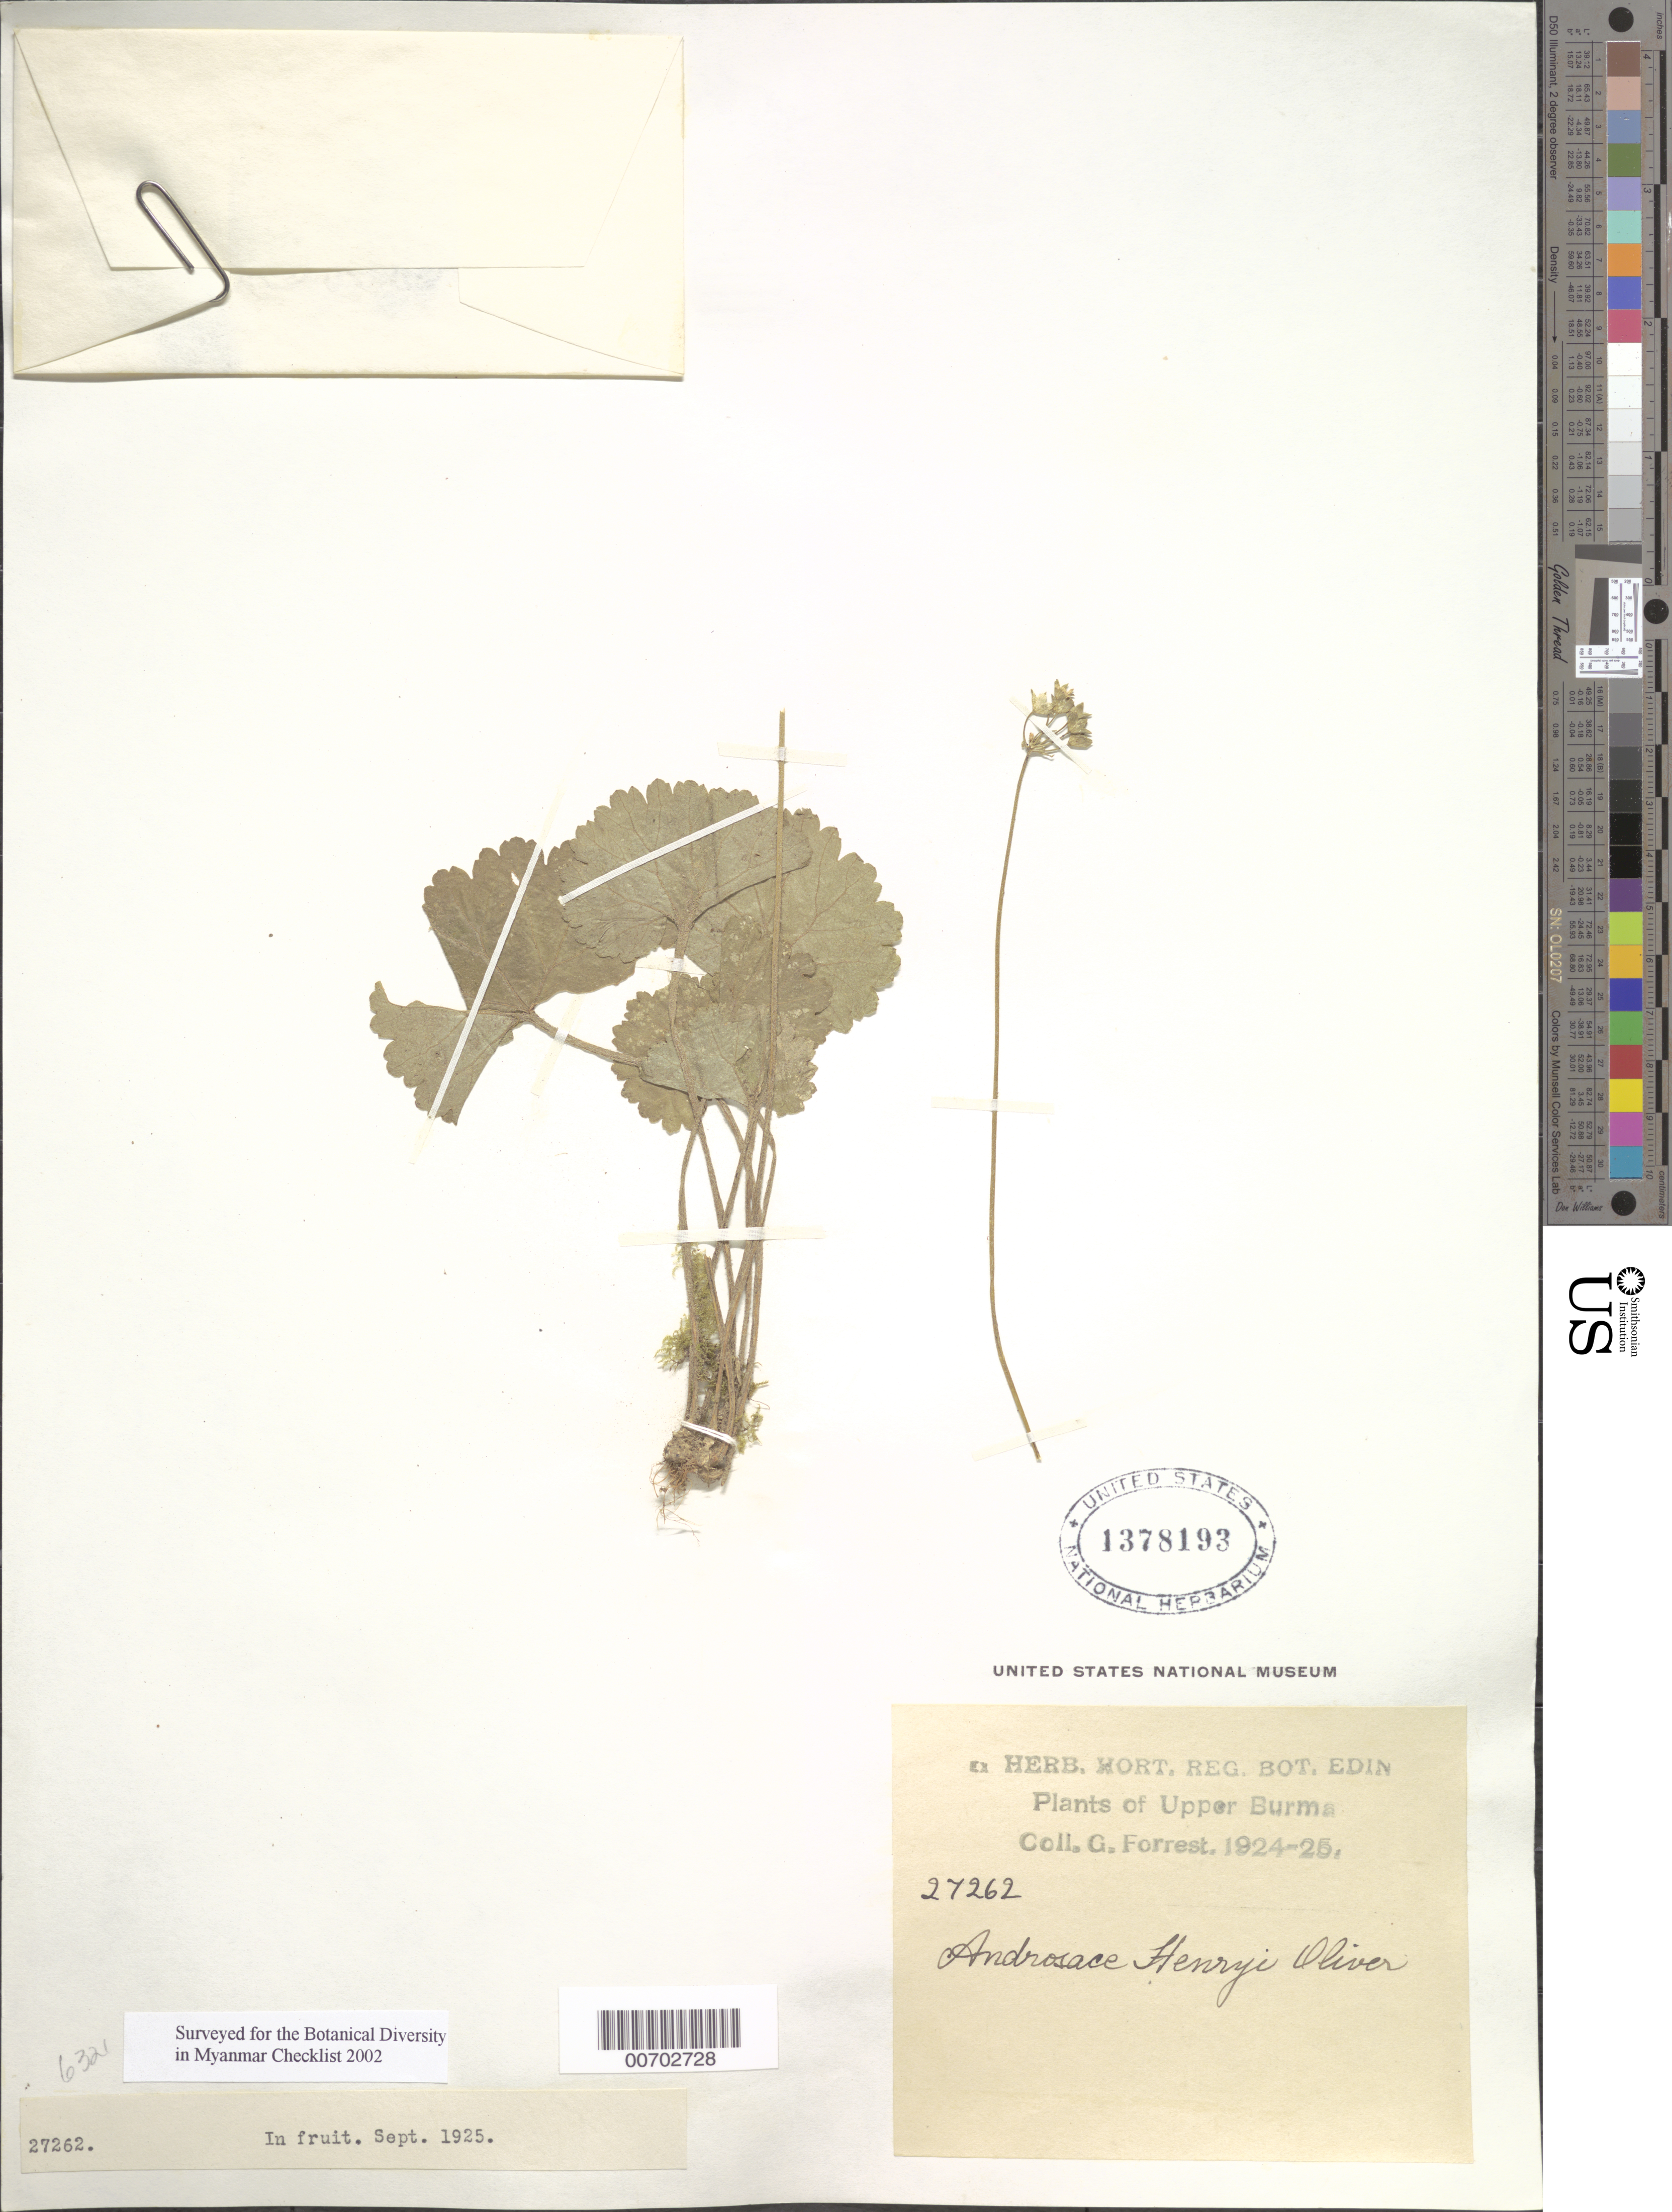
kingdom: Plantae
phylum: Tracheophyta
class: Magnoliopsida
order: Ericales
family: Primulaceae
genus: Androsace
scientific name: Androsace henryi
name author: Oliv.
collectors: G. Forrest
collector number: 27262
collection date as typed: Sep 1925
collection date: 1925-09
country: Myanmar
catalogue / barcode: US 1378193